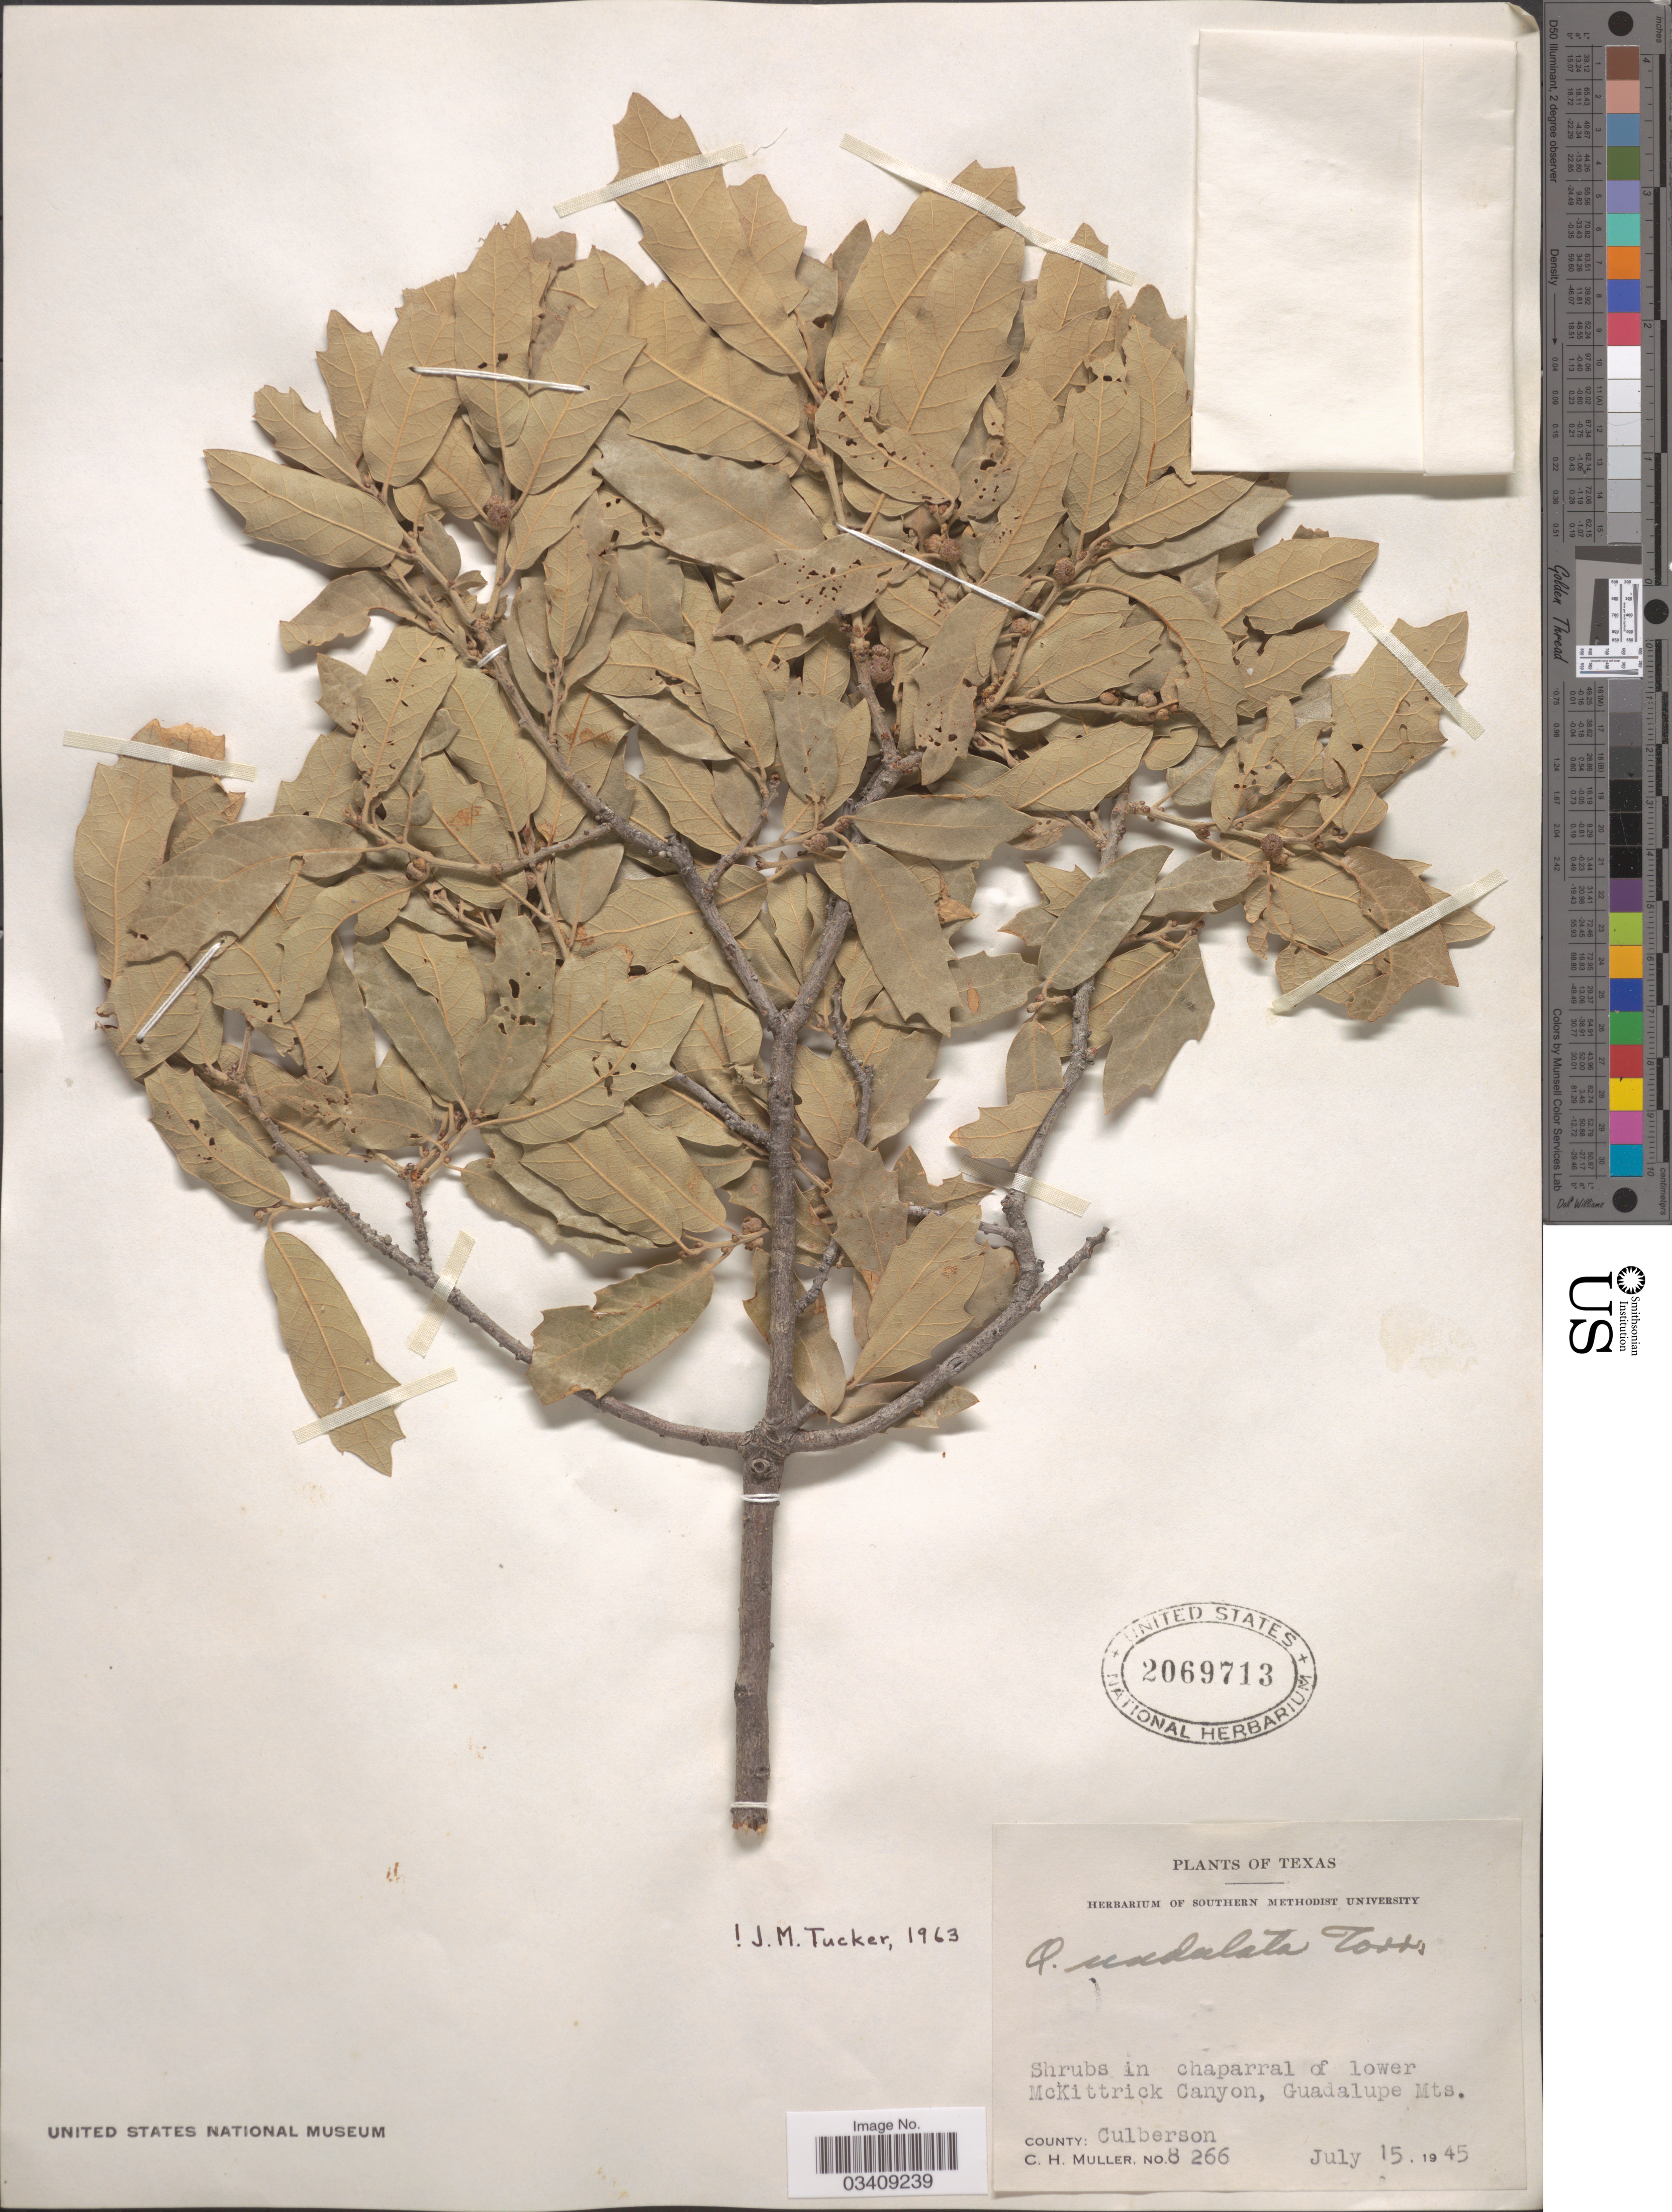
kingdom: Plantae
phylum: Tracheophyta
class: Magnoliopsida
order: Fagales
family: Fagaceae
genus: Quercus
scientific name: Quercus undulata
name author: Torr.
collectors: C. H. Mueller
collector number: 8266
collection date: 1945-07-15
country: United States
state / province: Texas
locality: Chaparral of lower McKittrick Canyon, Guadalupe Mts. County: Culberson.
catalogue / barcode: US 2069713